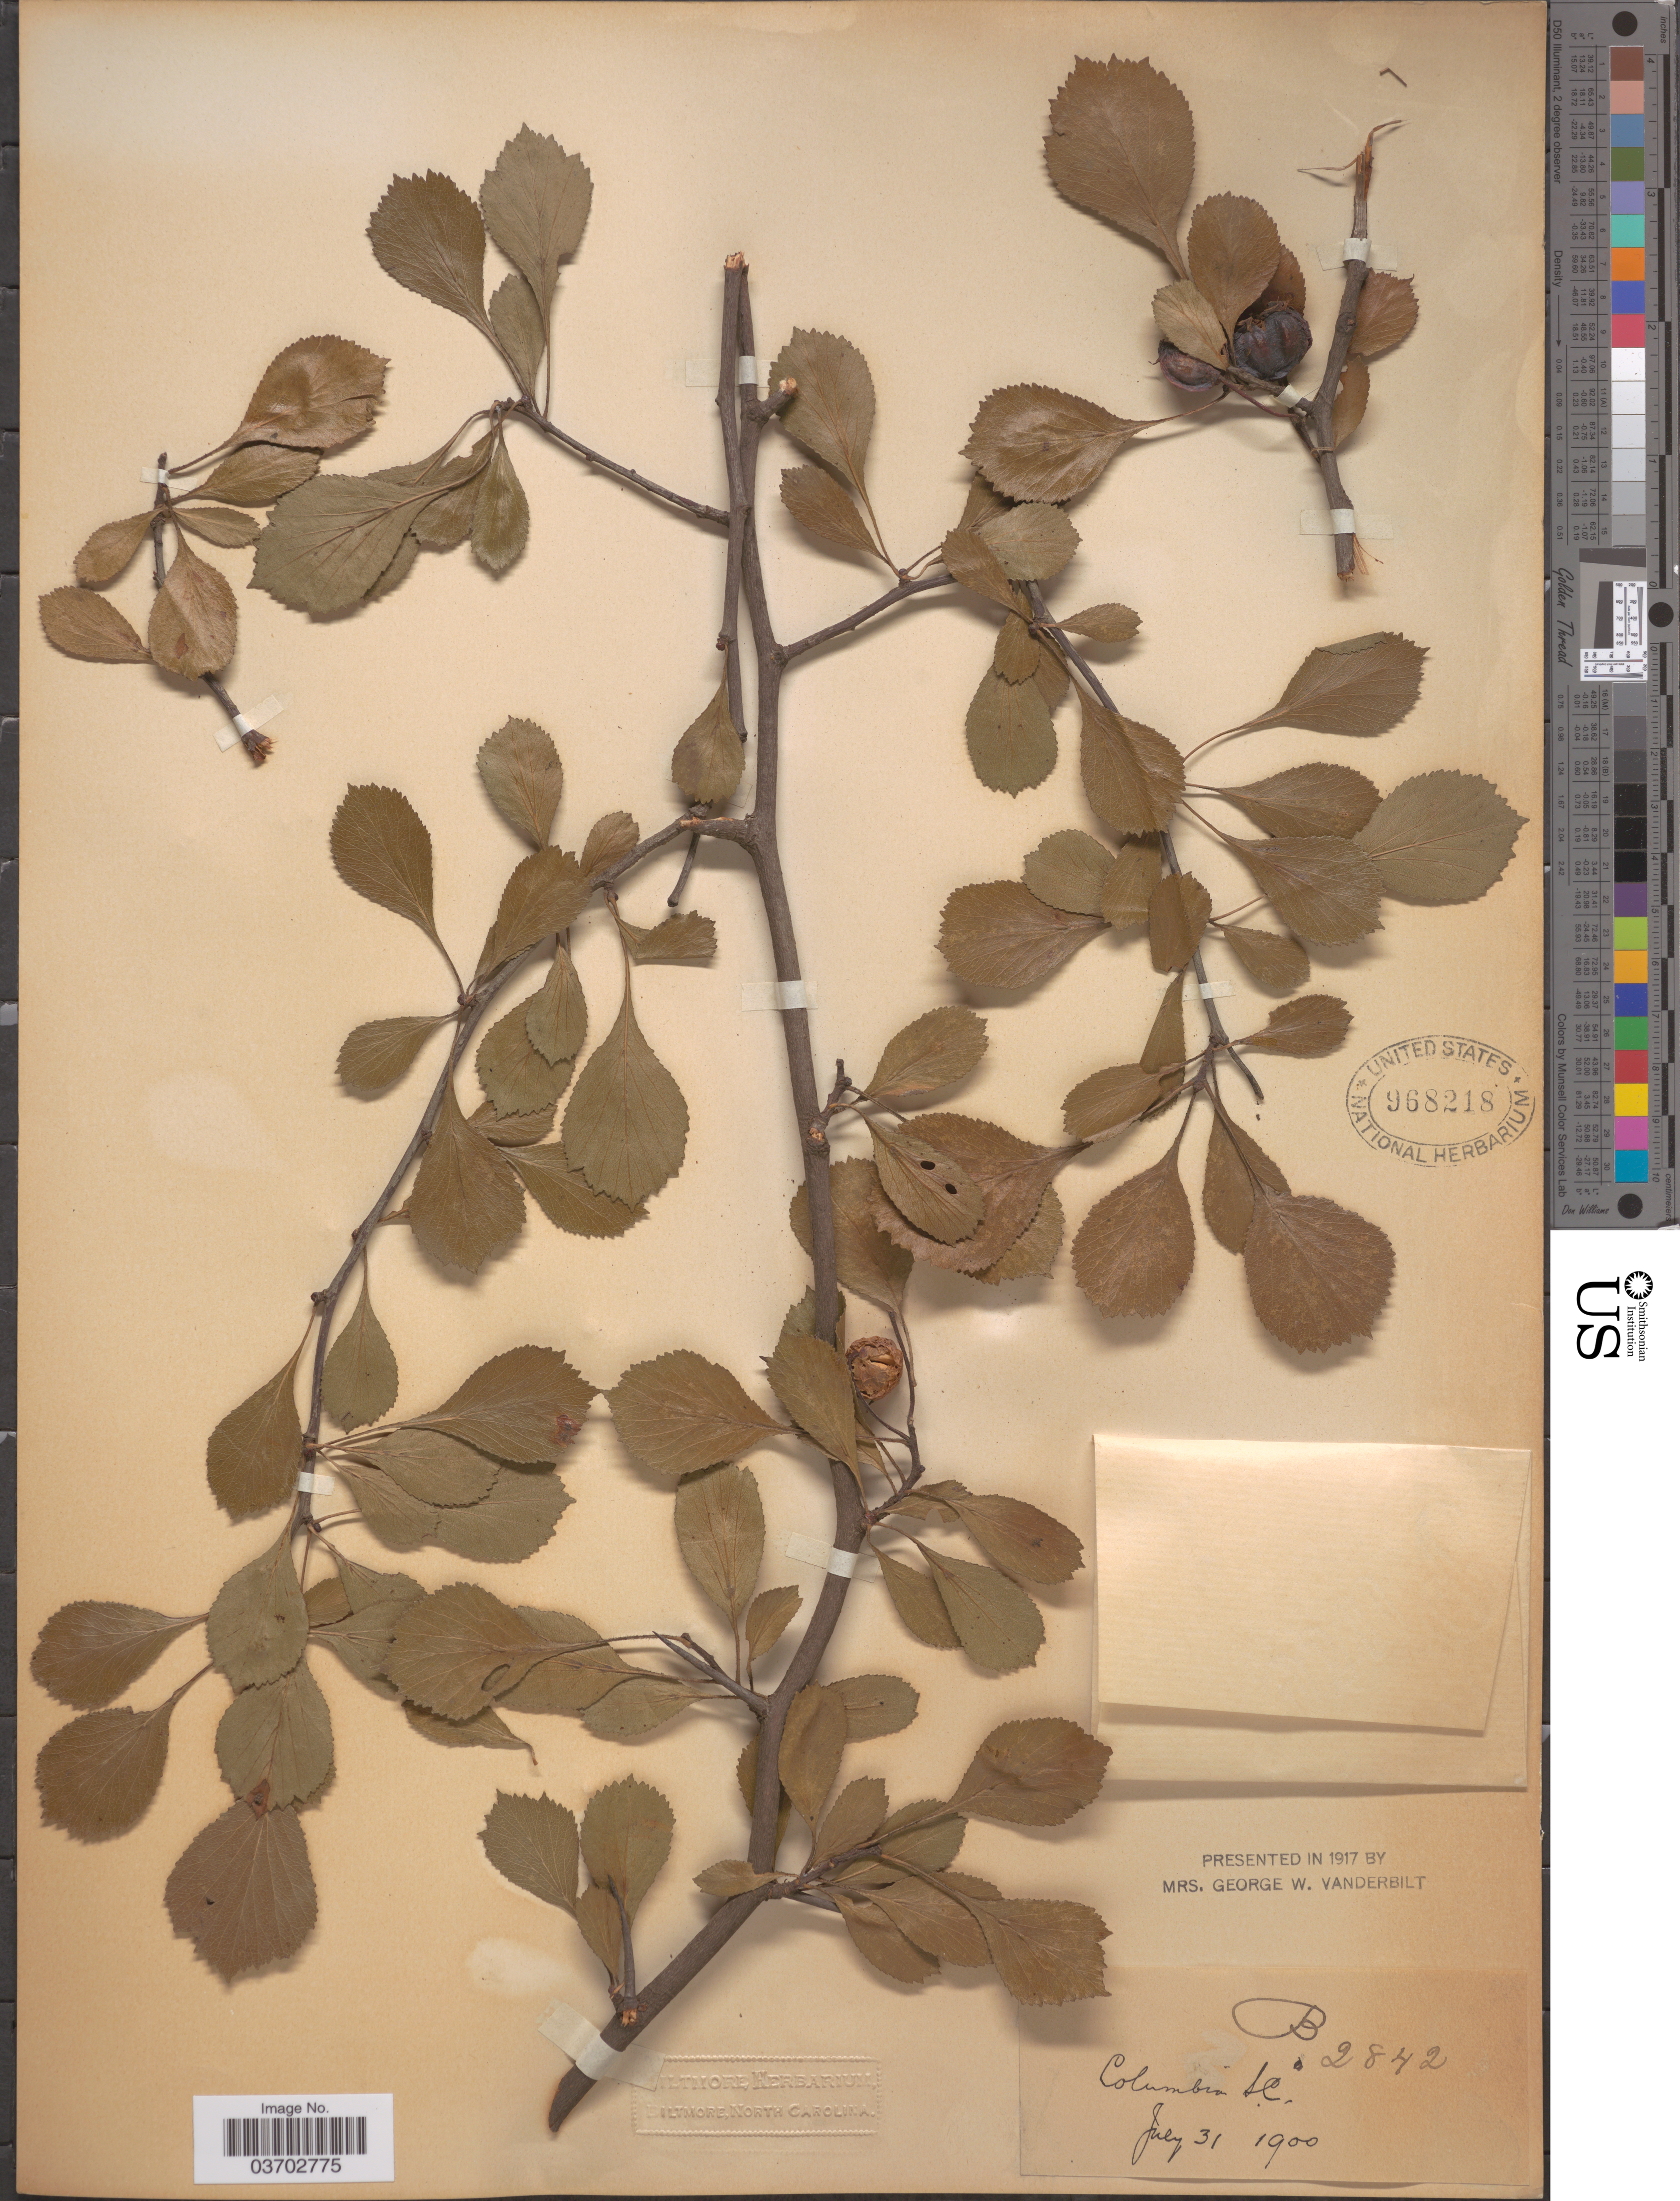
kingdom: Plantae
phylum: Tracheophyta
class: Magnoliopsida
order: Rosales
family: Rosaceae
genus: Crataegus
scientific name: Crataegus sp.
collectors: ex herb. Biltmore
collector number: B2842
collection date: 1900-07-31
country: United States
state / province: South Carolina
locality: Columbia.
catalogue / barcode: US 968218